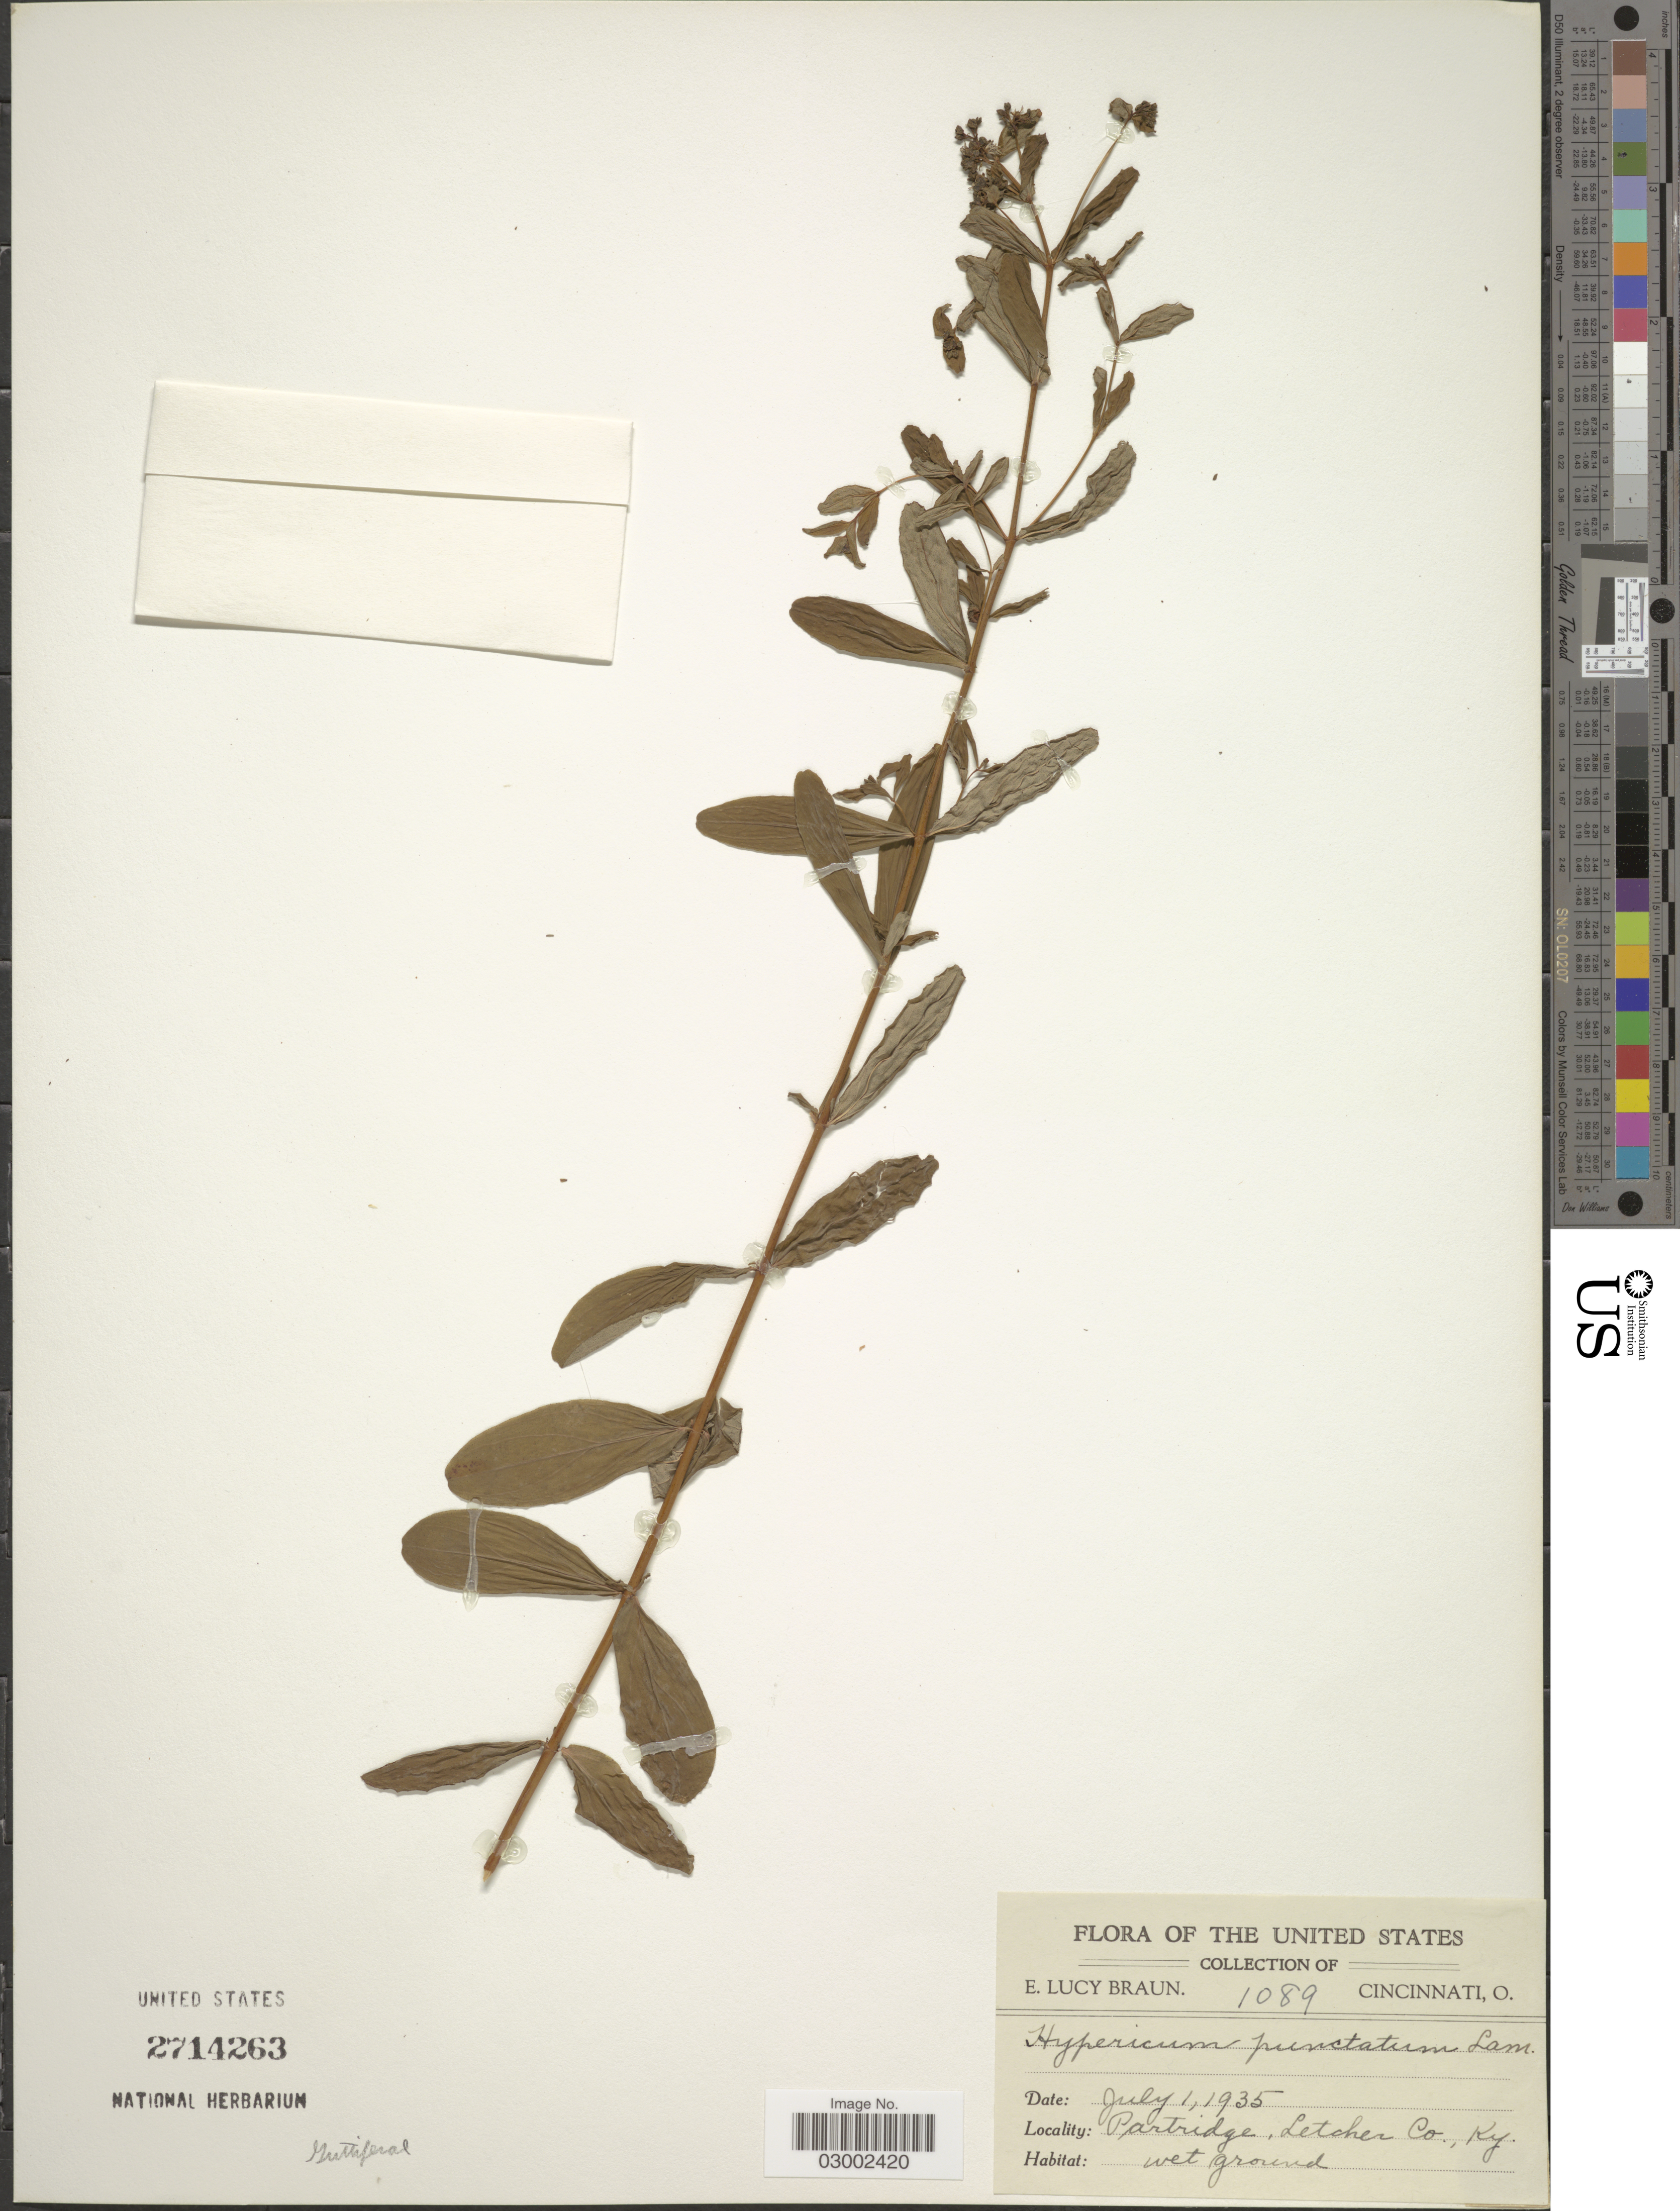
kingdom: Plantae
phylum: Tracheophyta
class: Magnoliopsida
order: Malpighiales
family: Hypericaceae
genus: Hypericum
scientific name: Hypericum punctatum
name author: Lam.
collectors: E. L. Braun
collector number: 1089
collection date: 1935-07-01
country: United States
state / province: Kentucky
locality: Partridge, Letcher Co., Ky.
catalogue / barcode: US 2714263